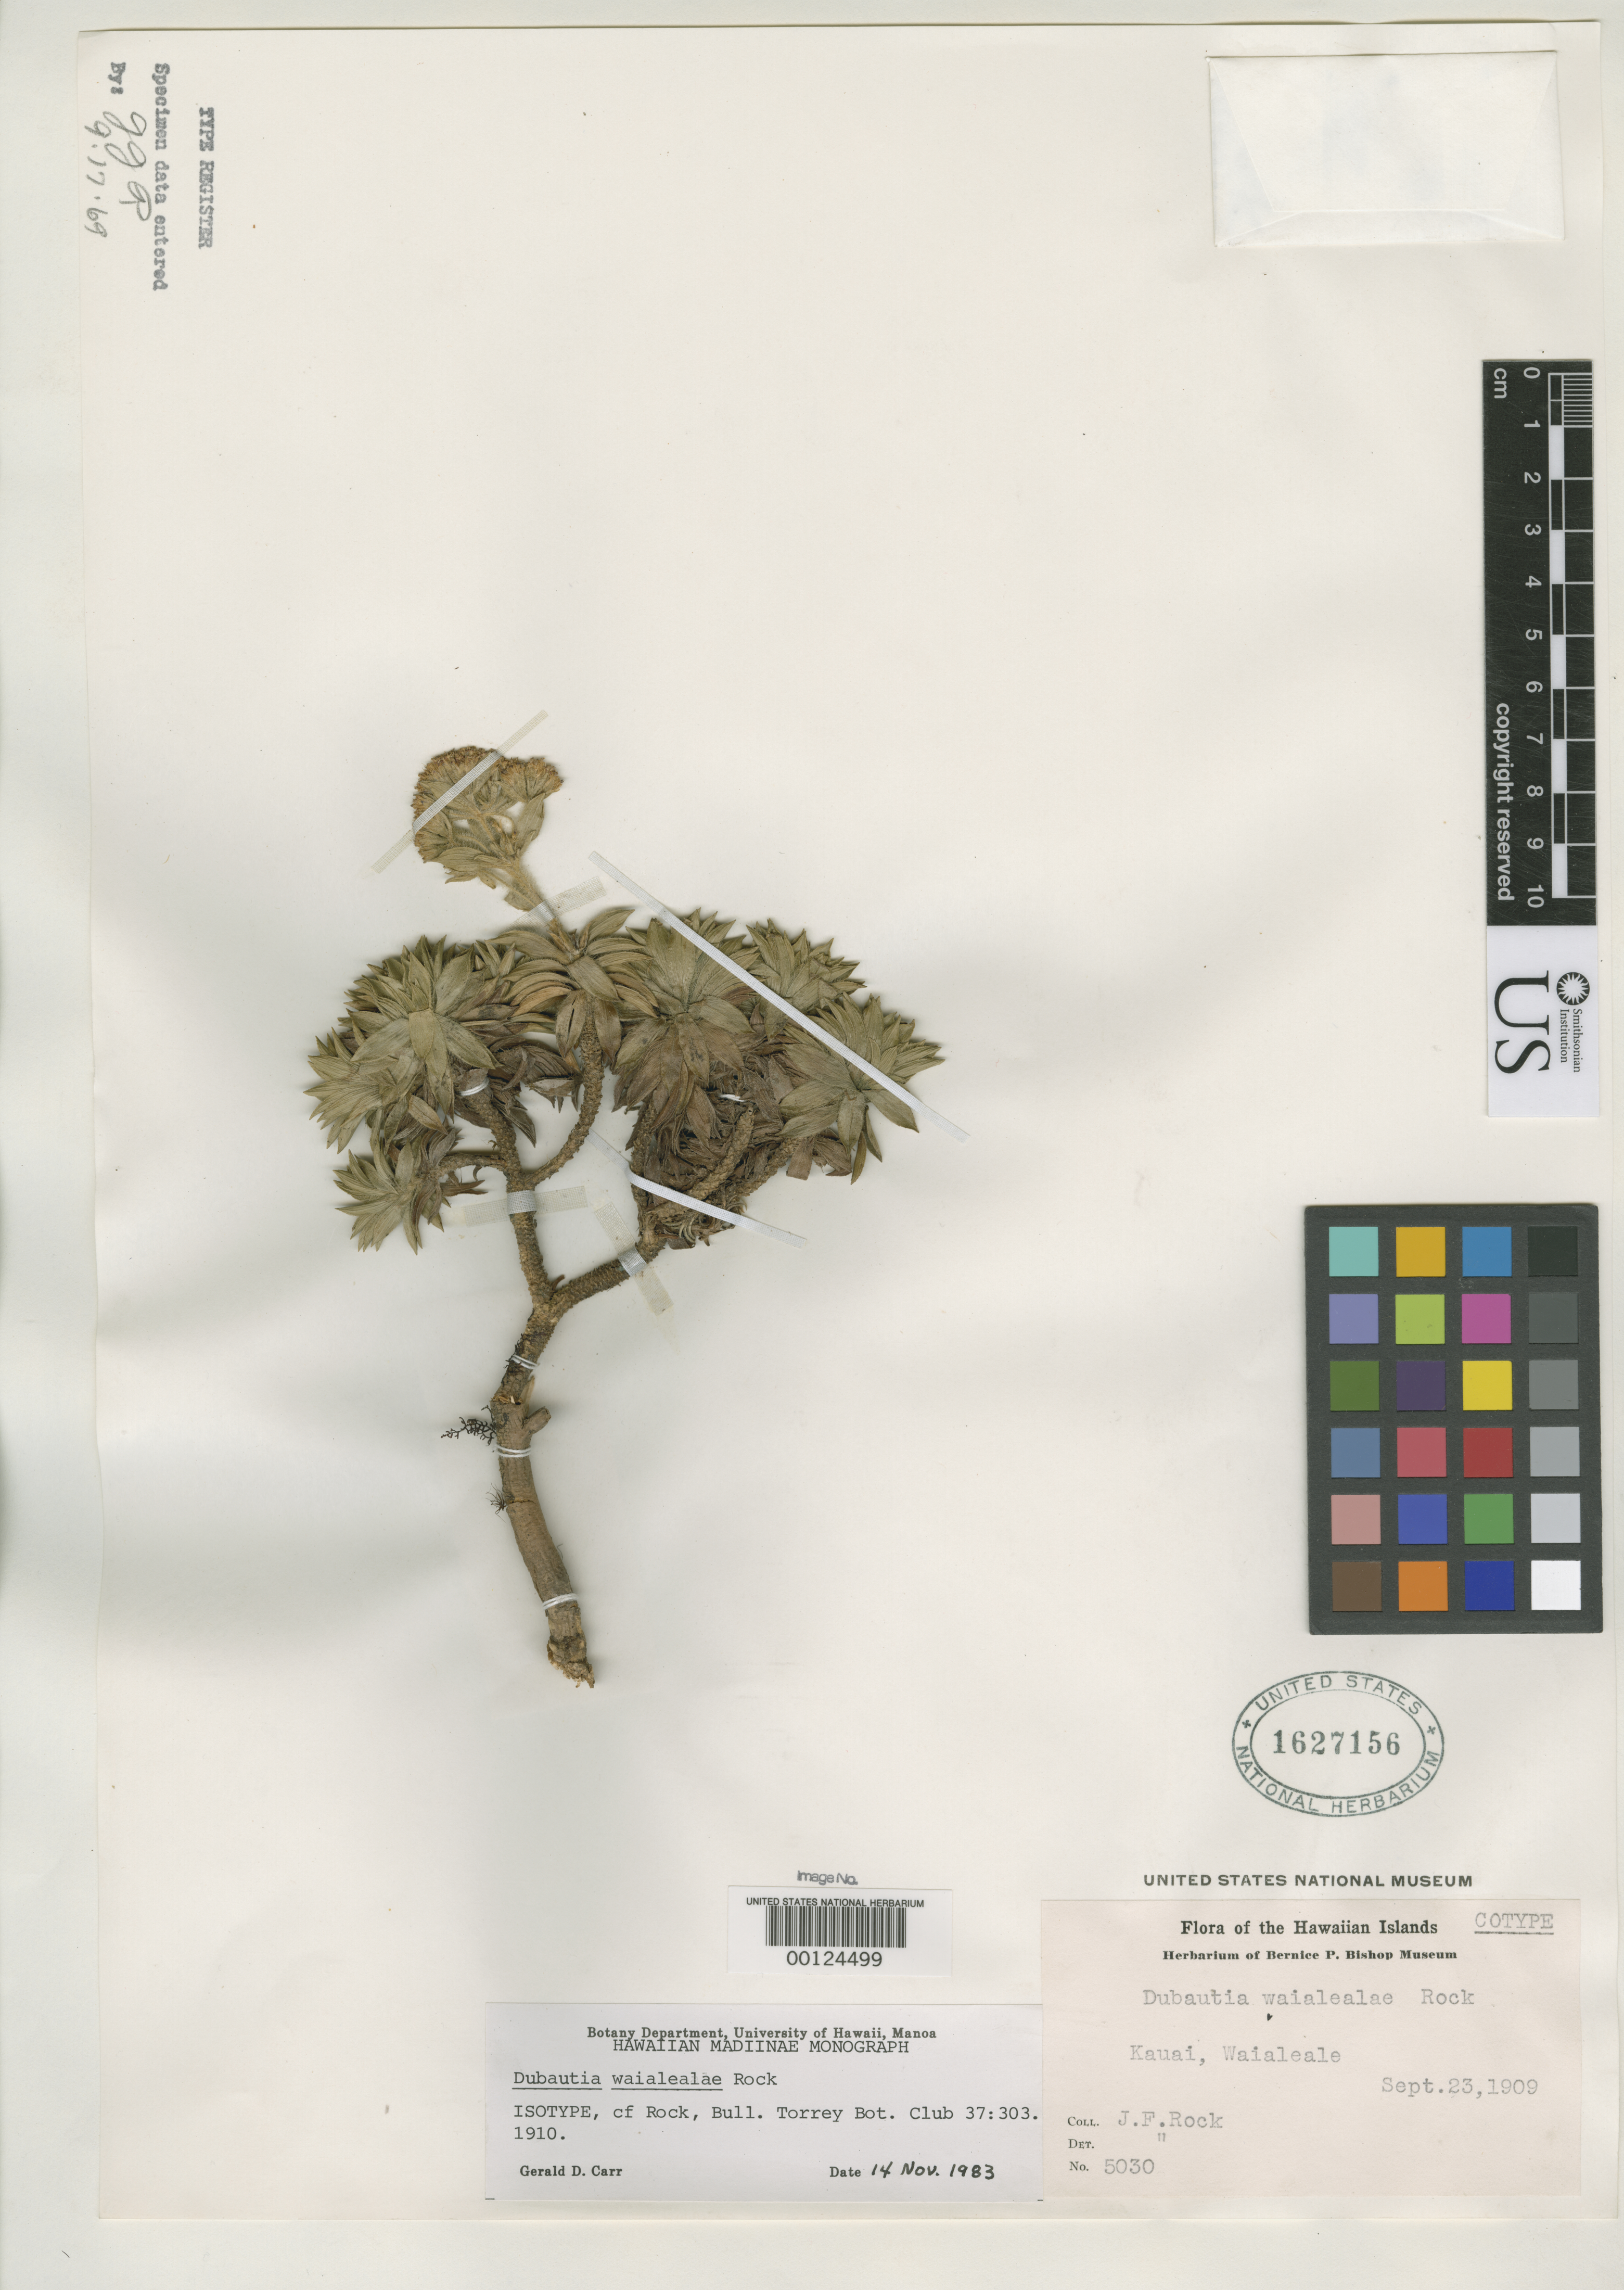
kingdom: Plantae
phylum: Tracheophyta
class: Magnoliopsida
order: Asterales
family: Asteraceae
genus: Dubautia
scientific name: Dubautia waialealae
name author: Rock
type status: Isotype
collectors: J. F. Rock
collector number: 5030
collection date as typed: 23 Sep 1909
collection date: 1909-09-23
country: United States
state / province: Hawaii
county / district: Kauai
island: Kaua'i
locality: Waialealea.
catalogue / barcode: US 1627156